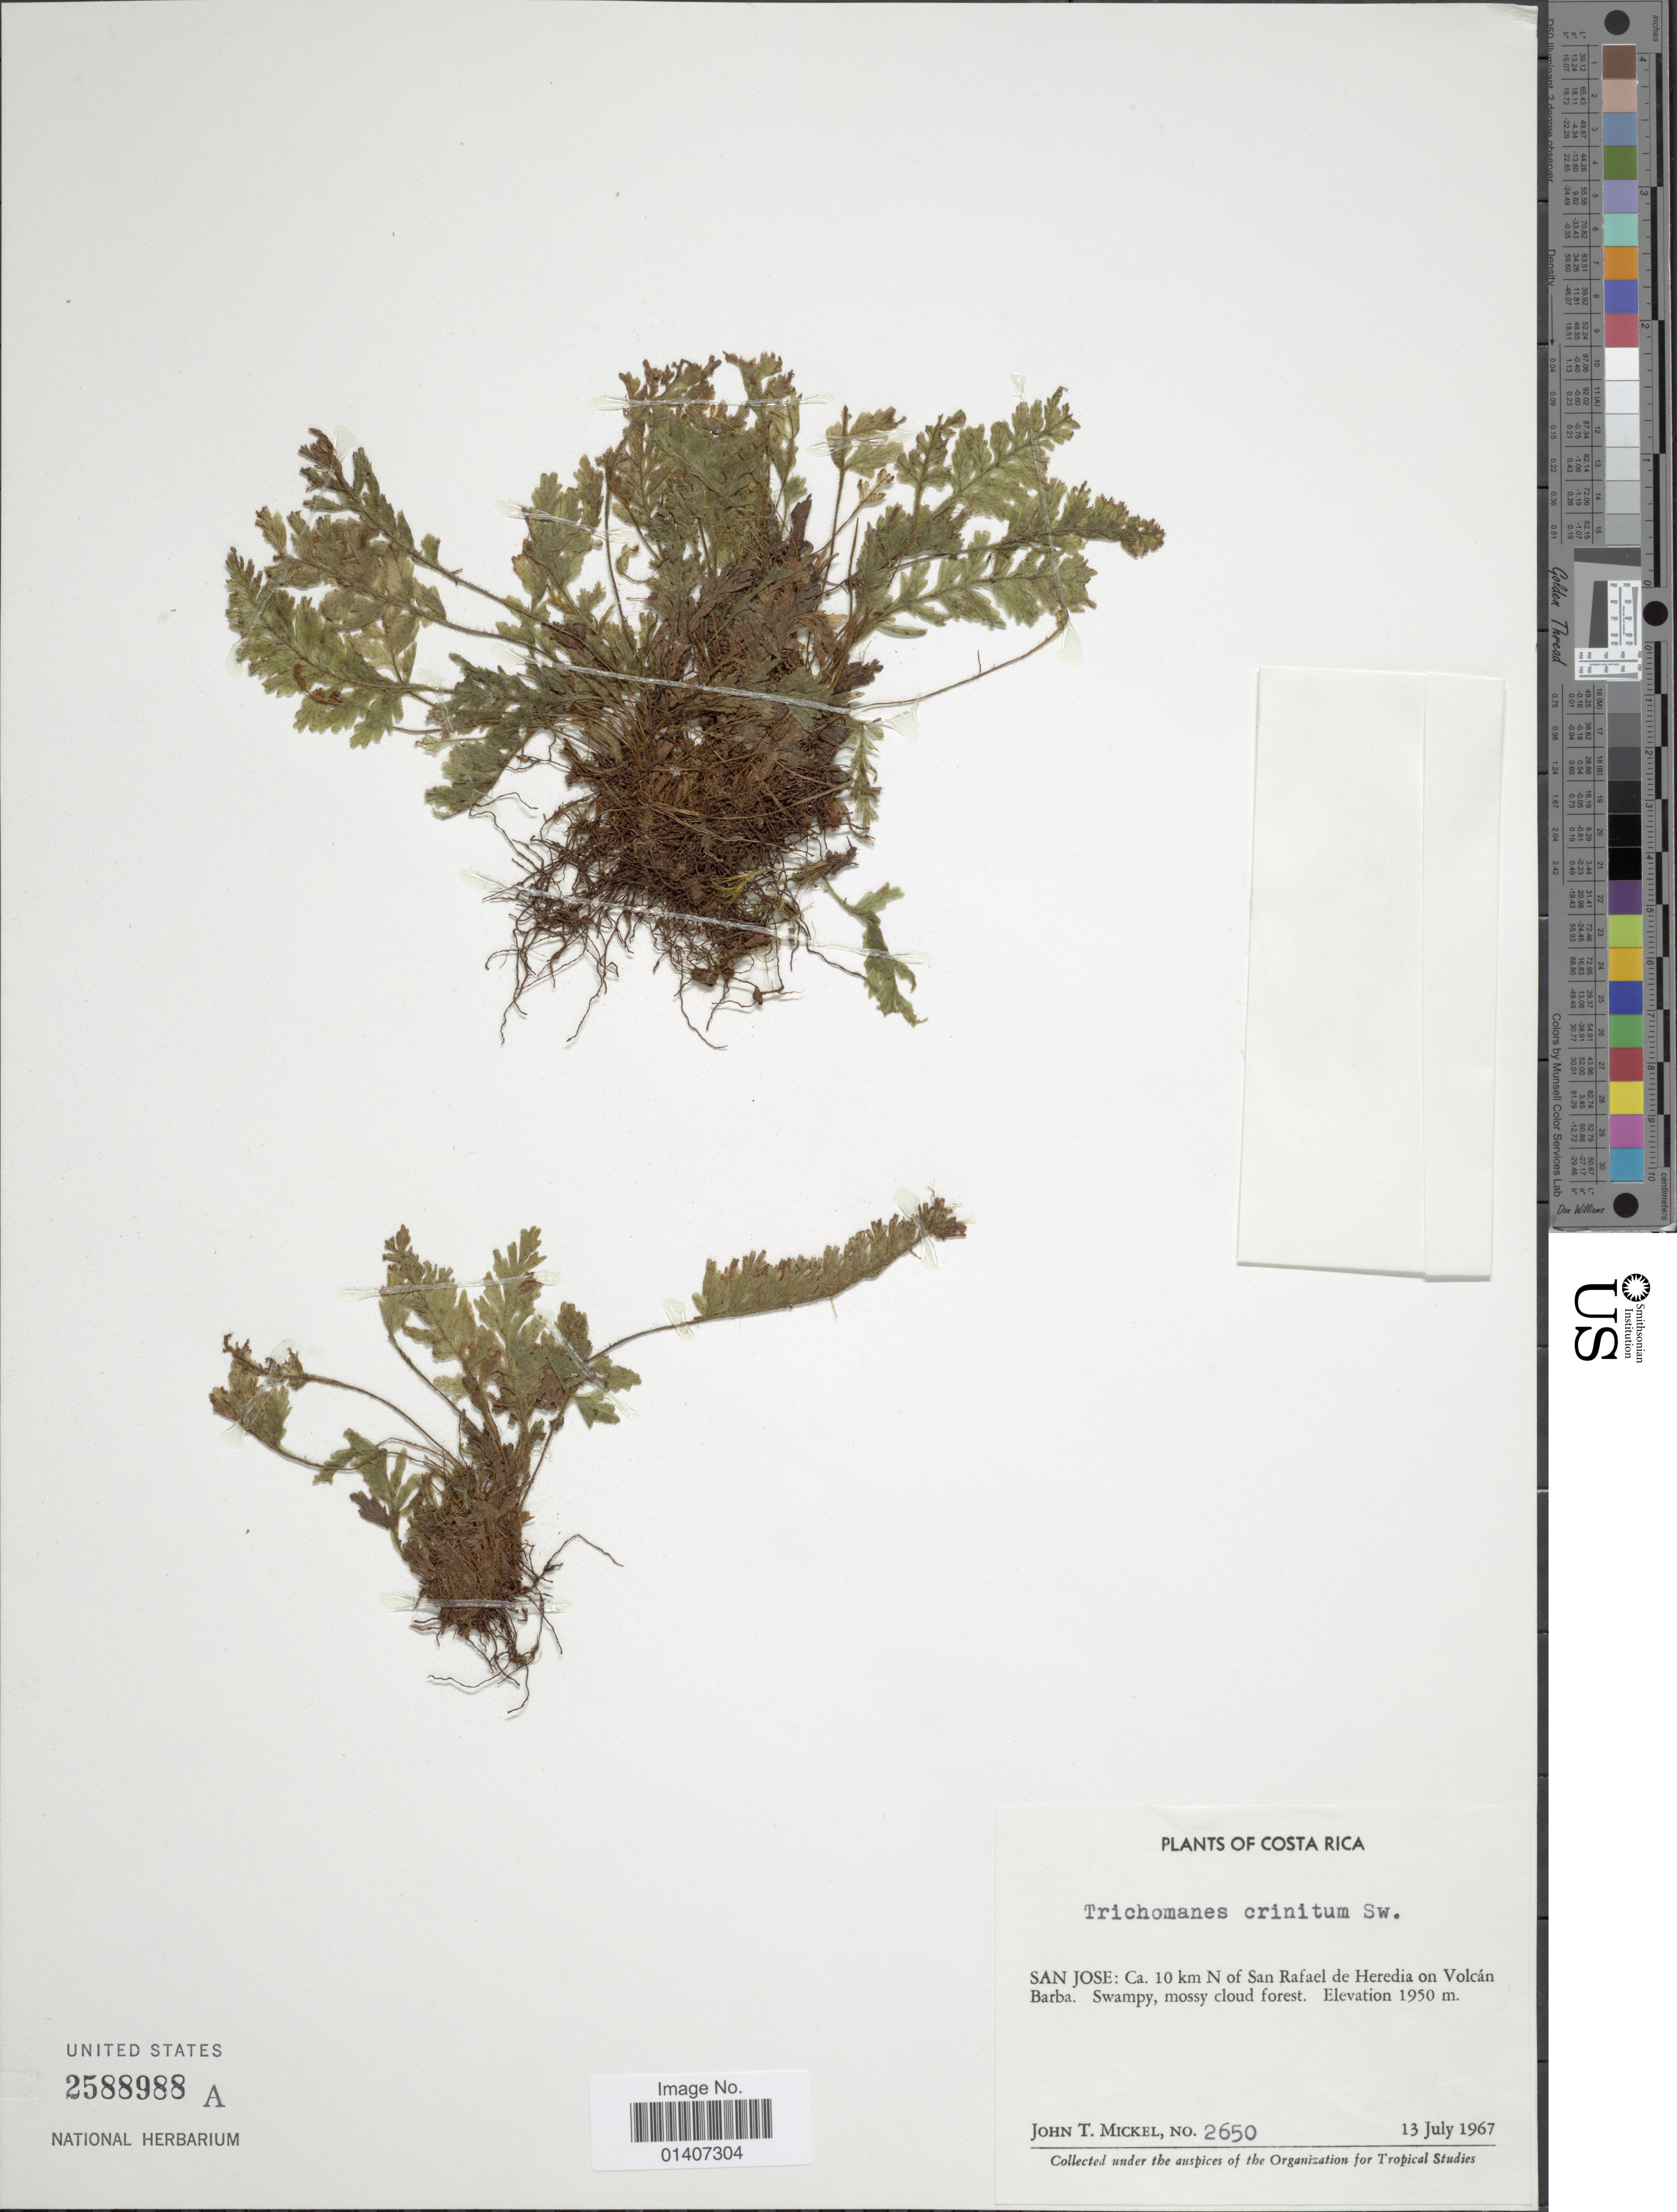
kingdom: Plantae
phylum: Tracheophyta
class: Polypodiopsida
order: Hymenophyllales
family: Hymenophyllaceae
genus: Trichomanes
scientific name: Trichomanes crinitum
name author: Sw.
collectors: J. T. Mickel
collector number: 2650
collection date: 1967-07-13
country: Costa Rica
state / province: San José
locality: San Jose: ca. 10km N of San Ragael de Heredia on Volcán Barba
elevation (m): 1950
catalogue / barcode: US 2588988A